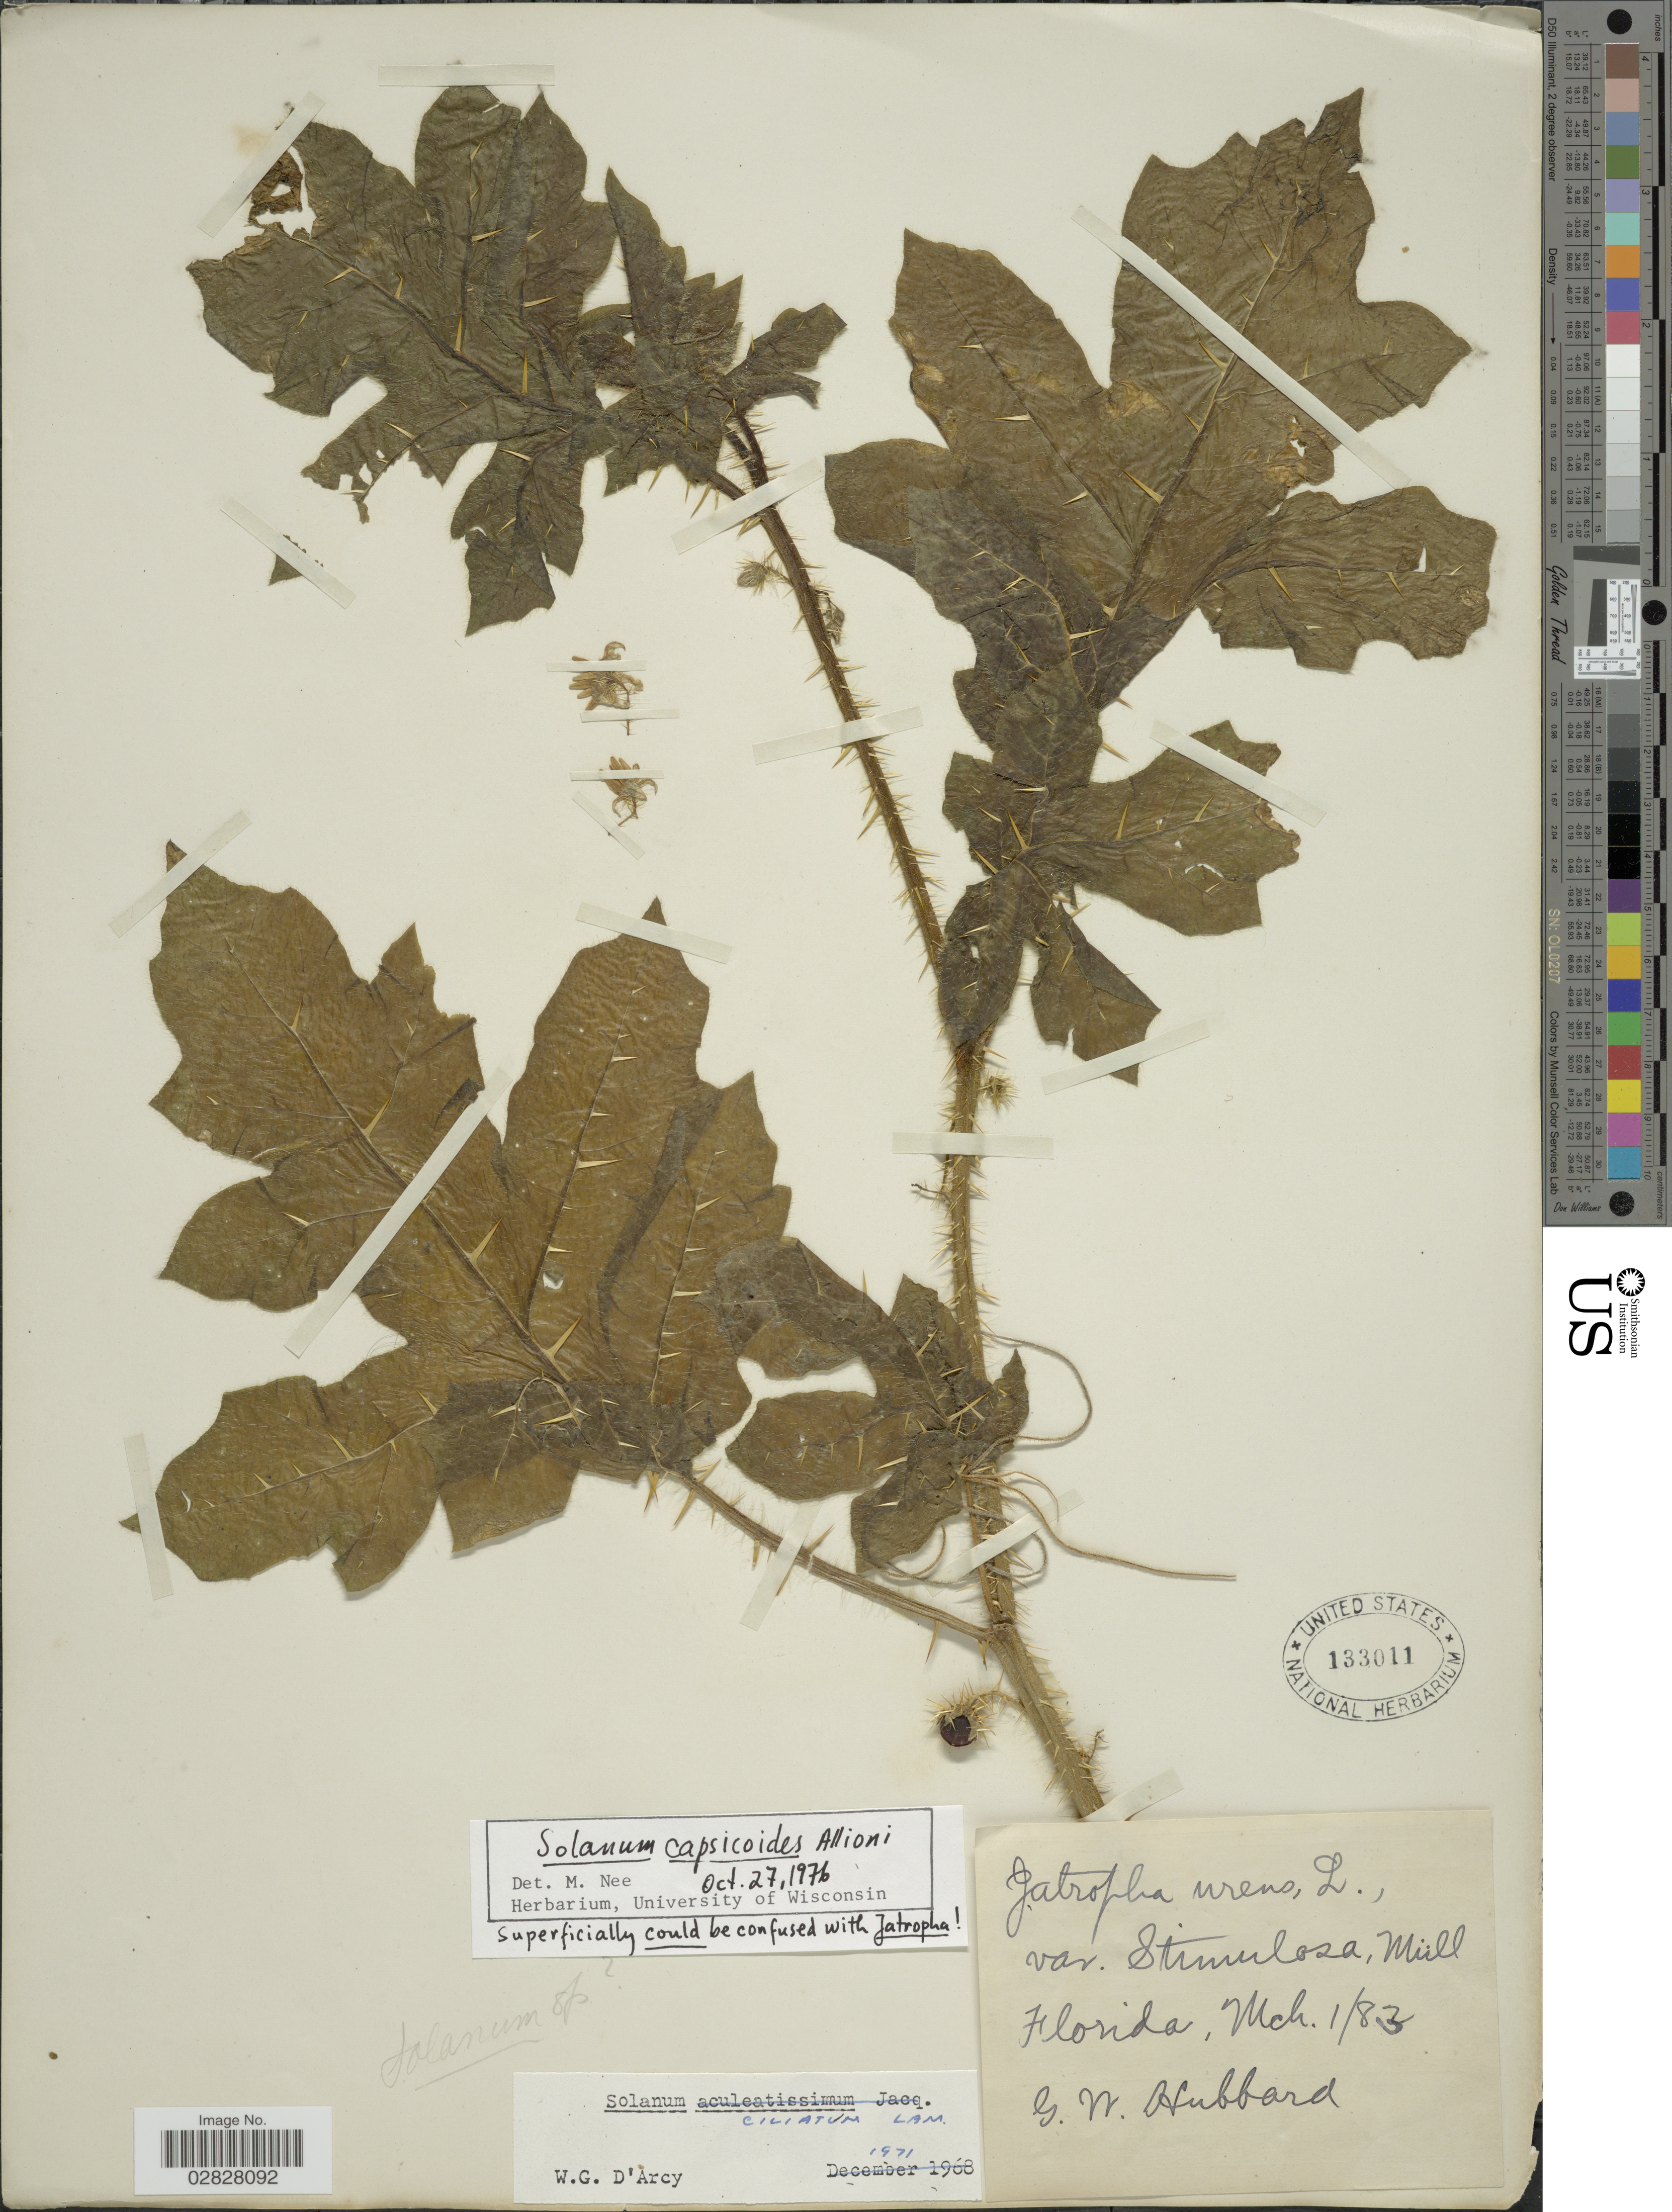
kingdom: Plantae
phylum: Tracheophyta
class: Magnoliopsida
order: Solanales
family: Solanaceae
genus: Solanum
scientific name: Solanum capsicoides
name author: All.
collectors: G. W. Hubbard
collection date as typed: Transcribed d/m/y: 1/3/83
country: United States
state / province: Florida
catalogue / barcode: US 133011